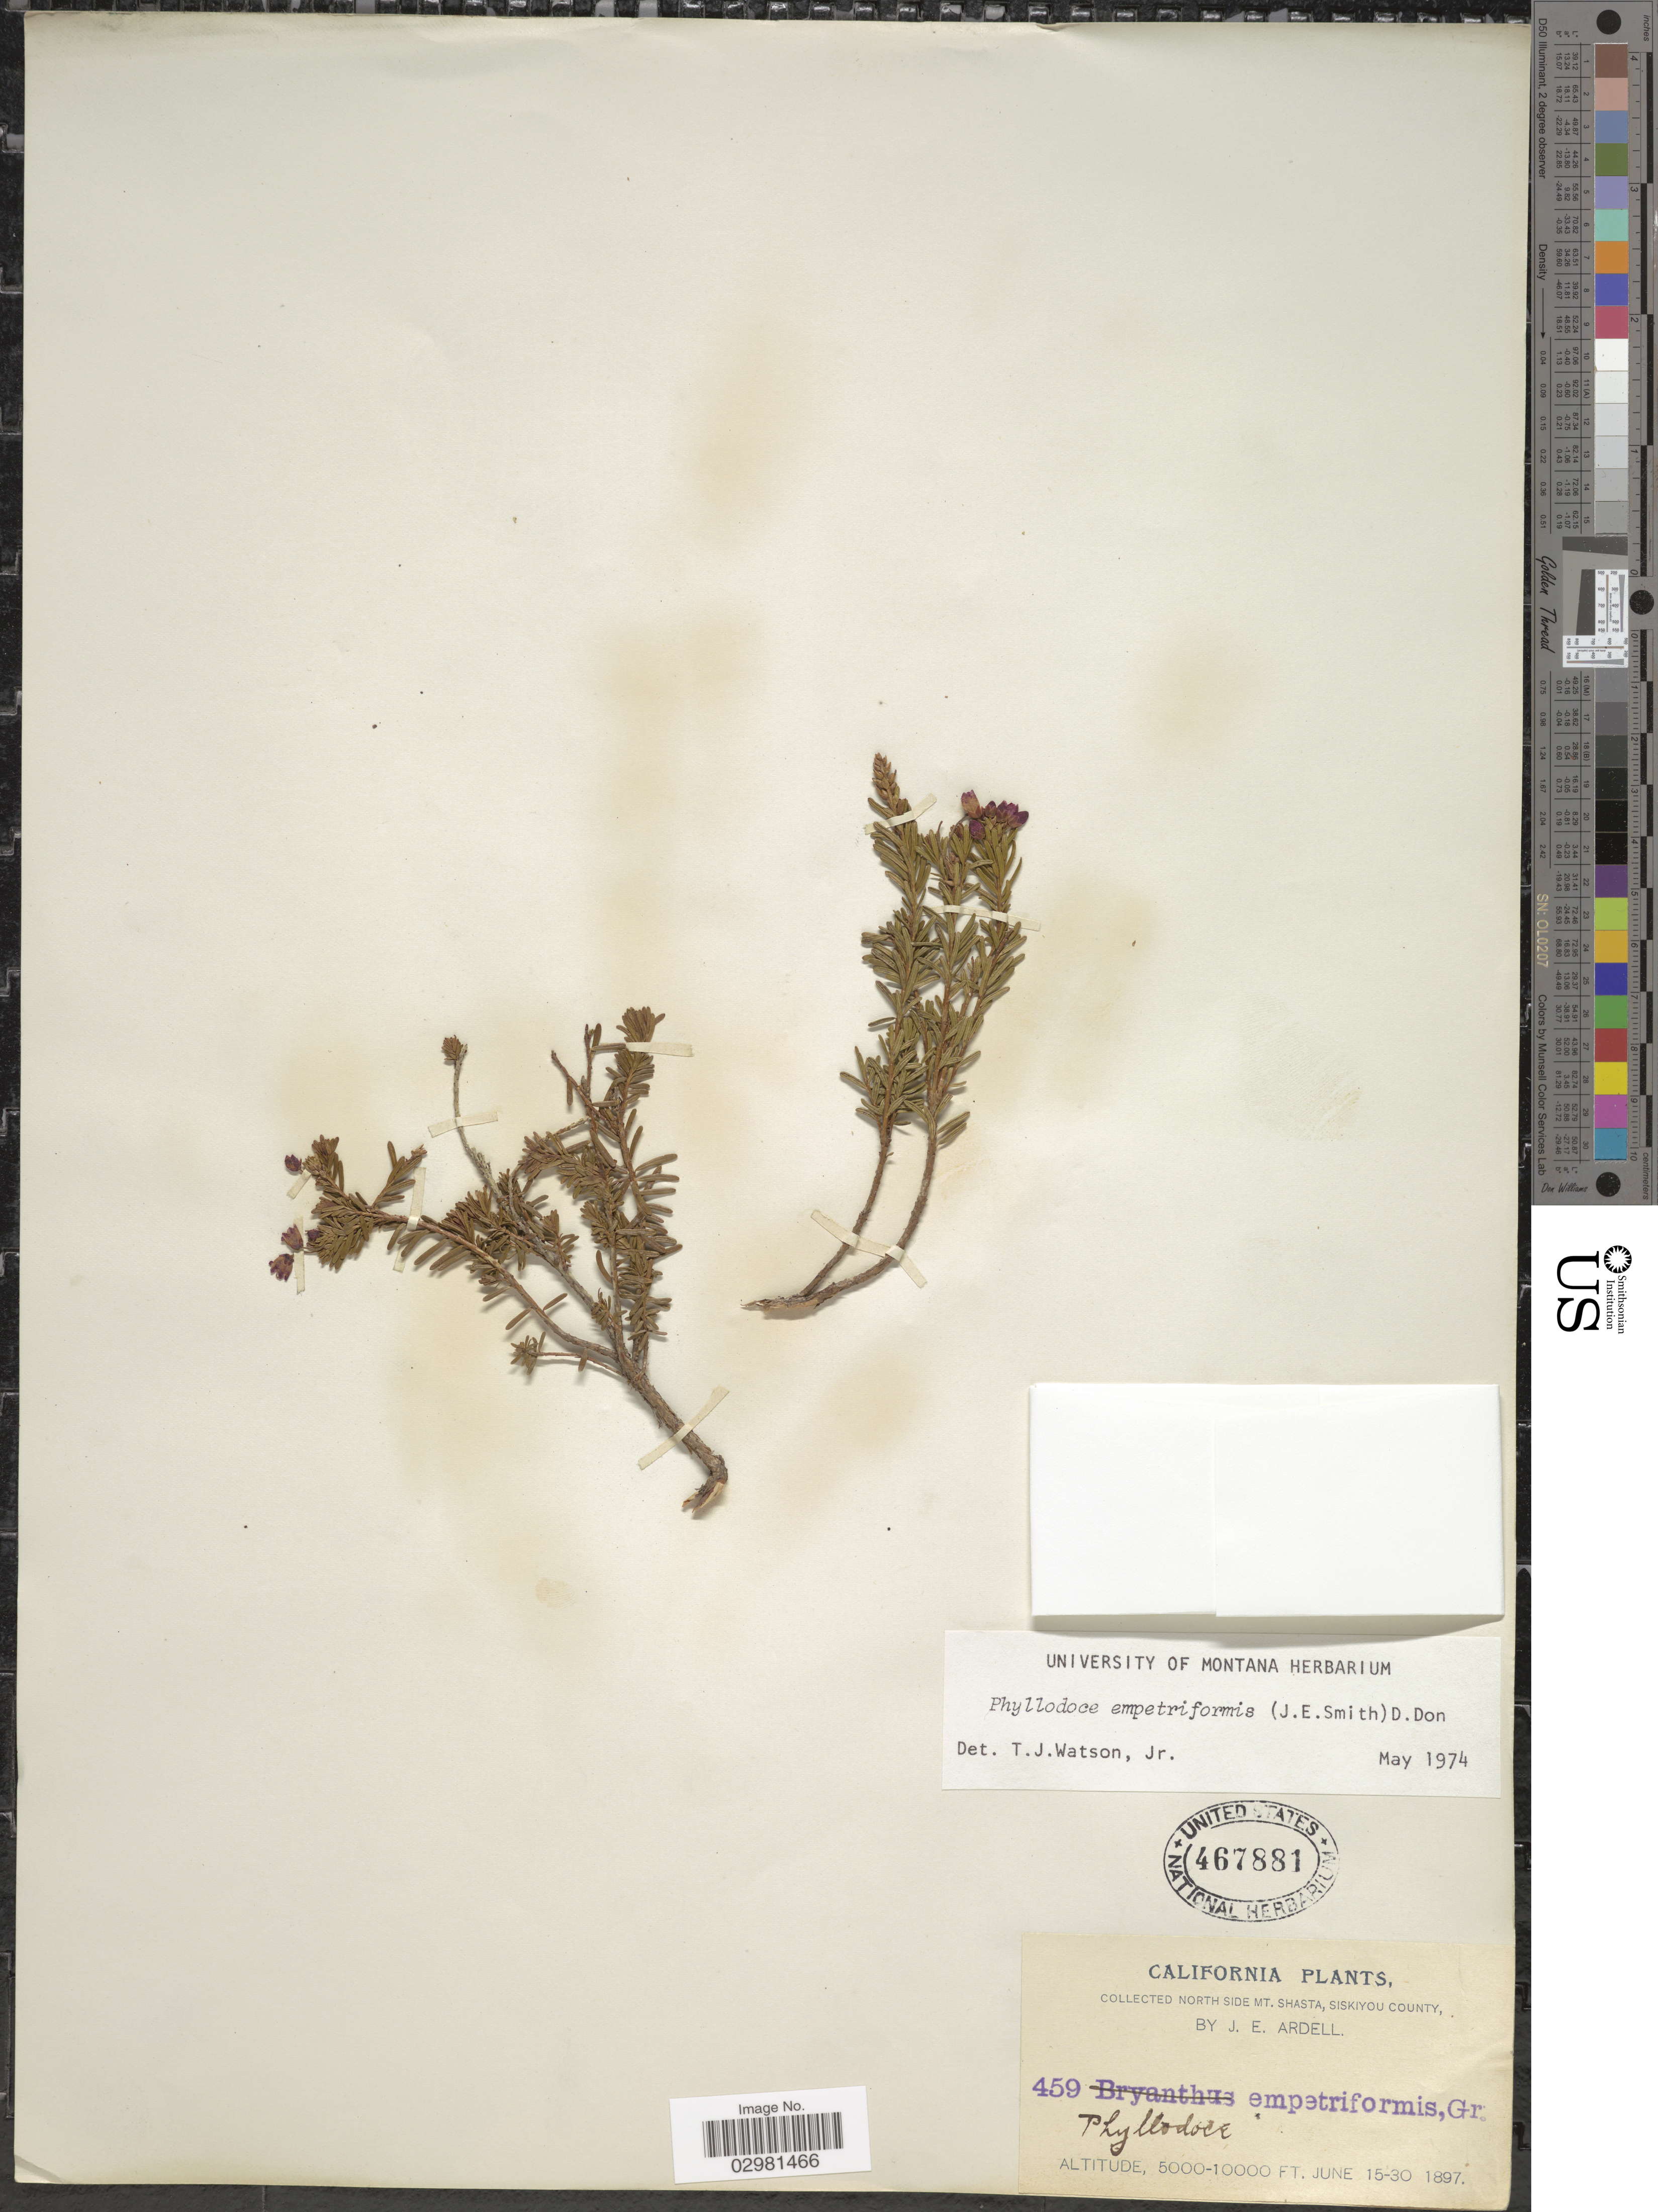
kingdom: Plantae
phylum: Tracheophyta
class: Magnoliopsida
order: Ericales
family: Ericaceae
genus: Phyllodoce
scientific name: Phyllodoce empetiformis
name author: (Small) D. Don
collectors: J. Ardell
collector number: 459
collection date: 1897-06-15/1897-06-30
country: United States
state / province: California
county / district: Siskiyou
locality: North side Mt. Shasta, Siskiyou County.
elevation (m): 1524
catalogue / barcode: US 467881